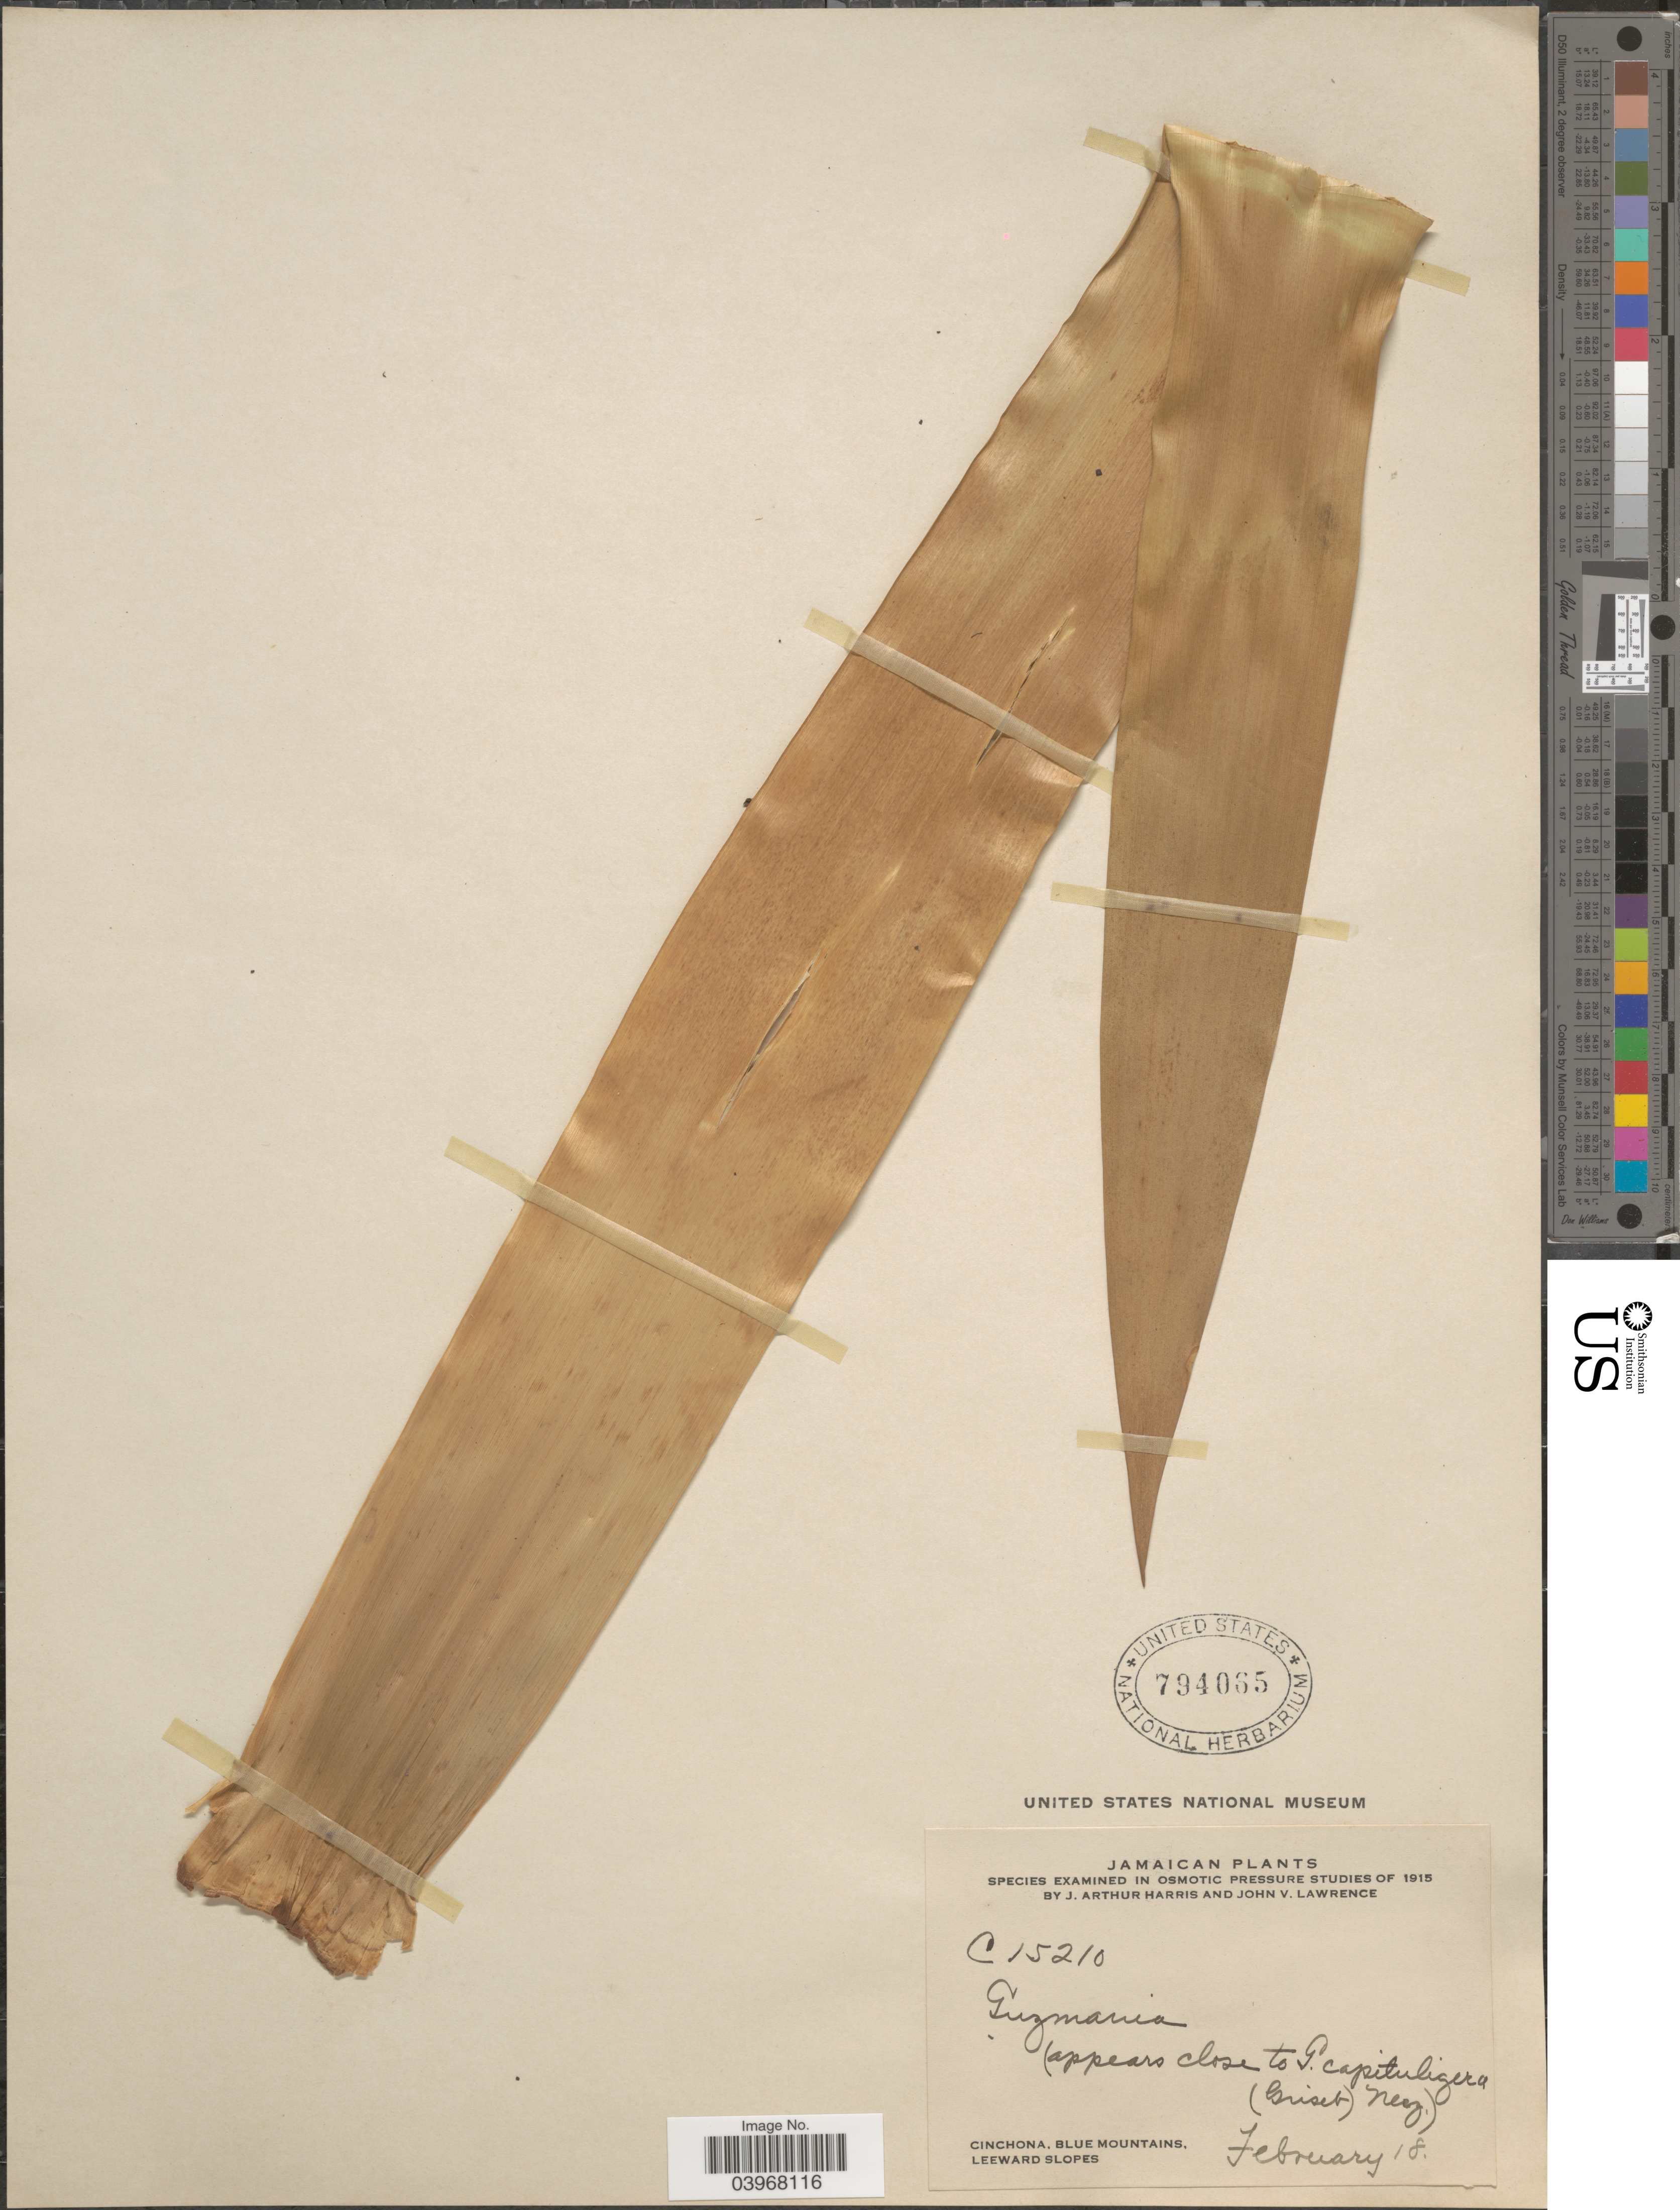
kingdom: Plantae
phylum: Tracheophyta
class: Liliopsida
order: Poales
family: Bromeliaceae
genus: Guzmania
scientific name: Guzmania sp.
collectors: J. A. Harris & J. Lawrence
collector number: C15210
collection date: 1915-02-18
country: Jamaica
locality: Cinchona, Blue Mountains, Leewards slopes.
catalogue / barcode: US 794065